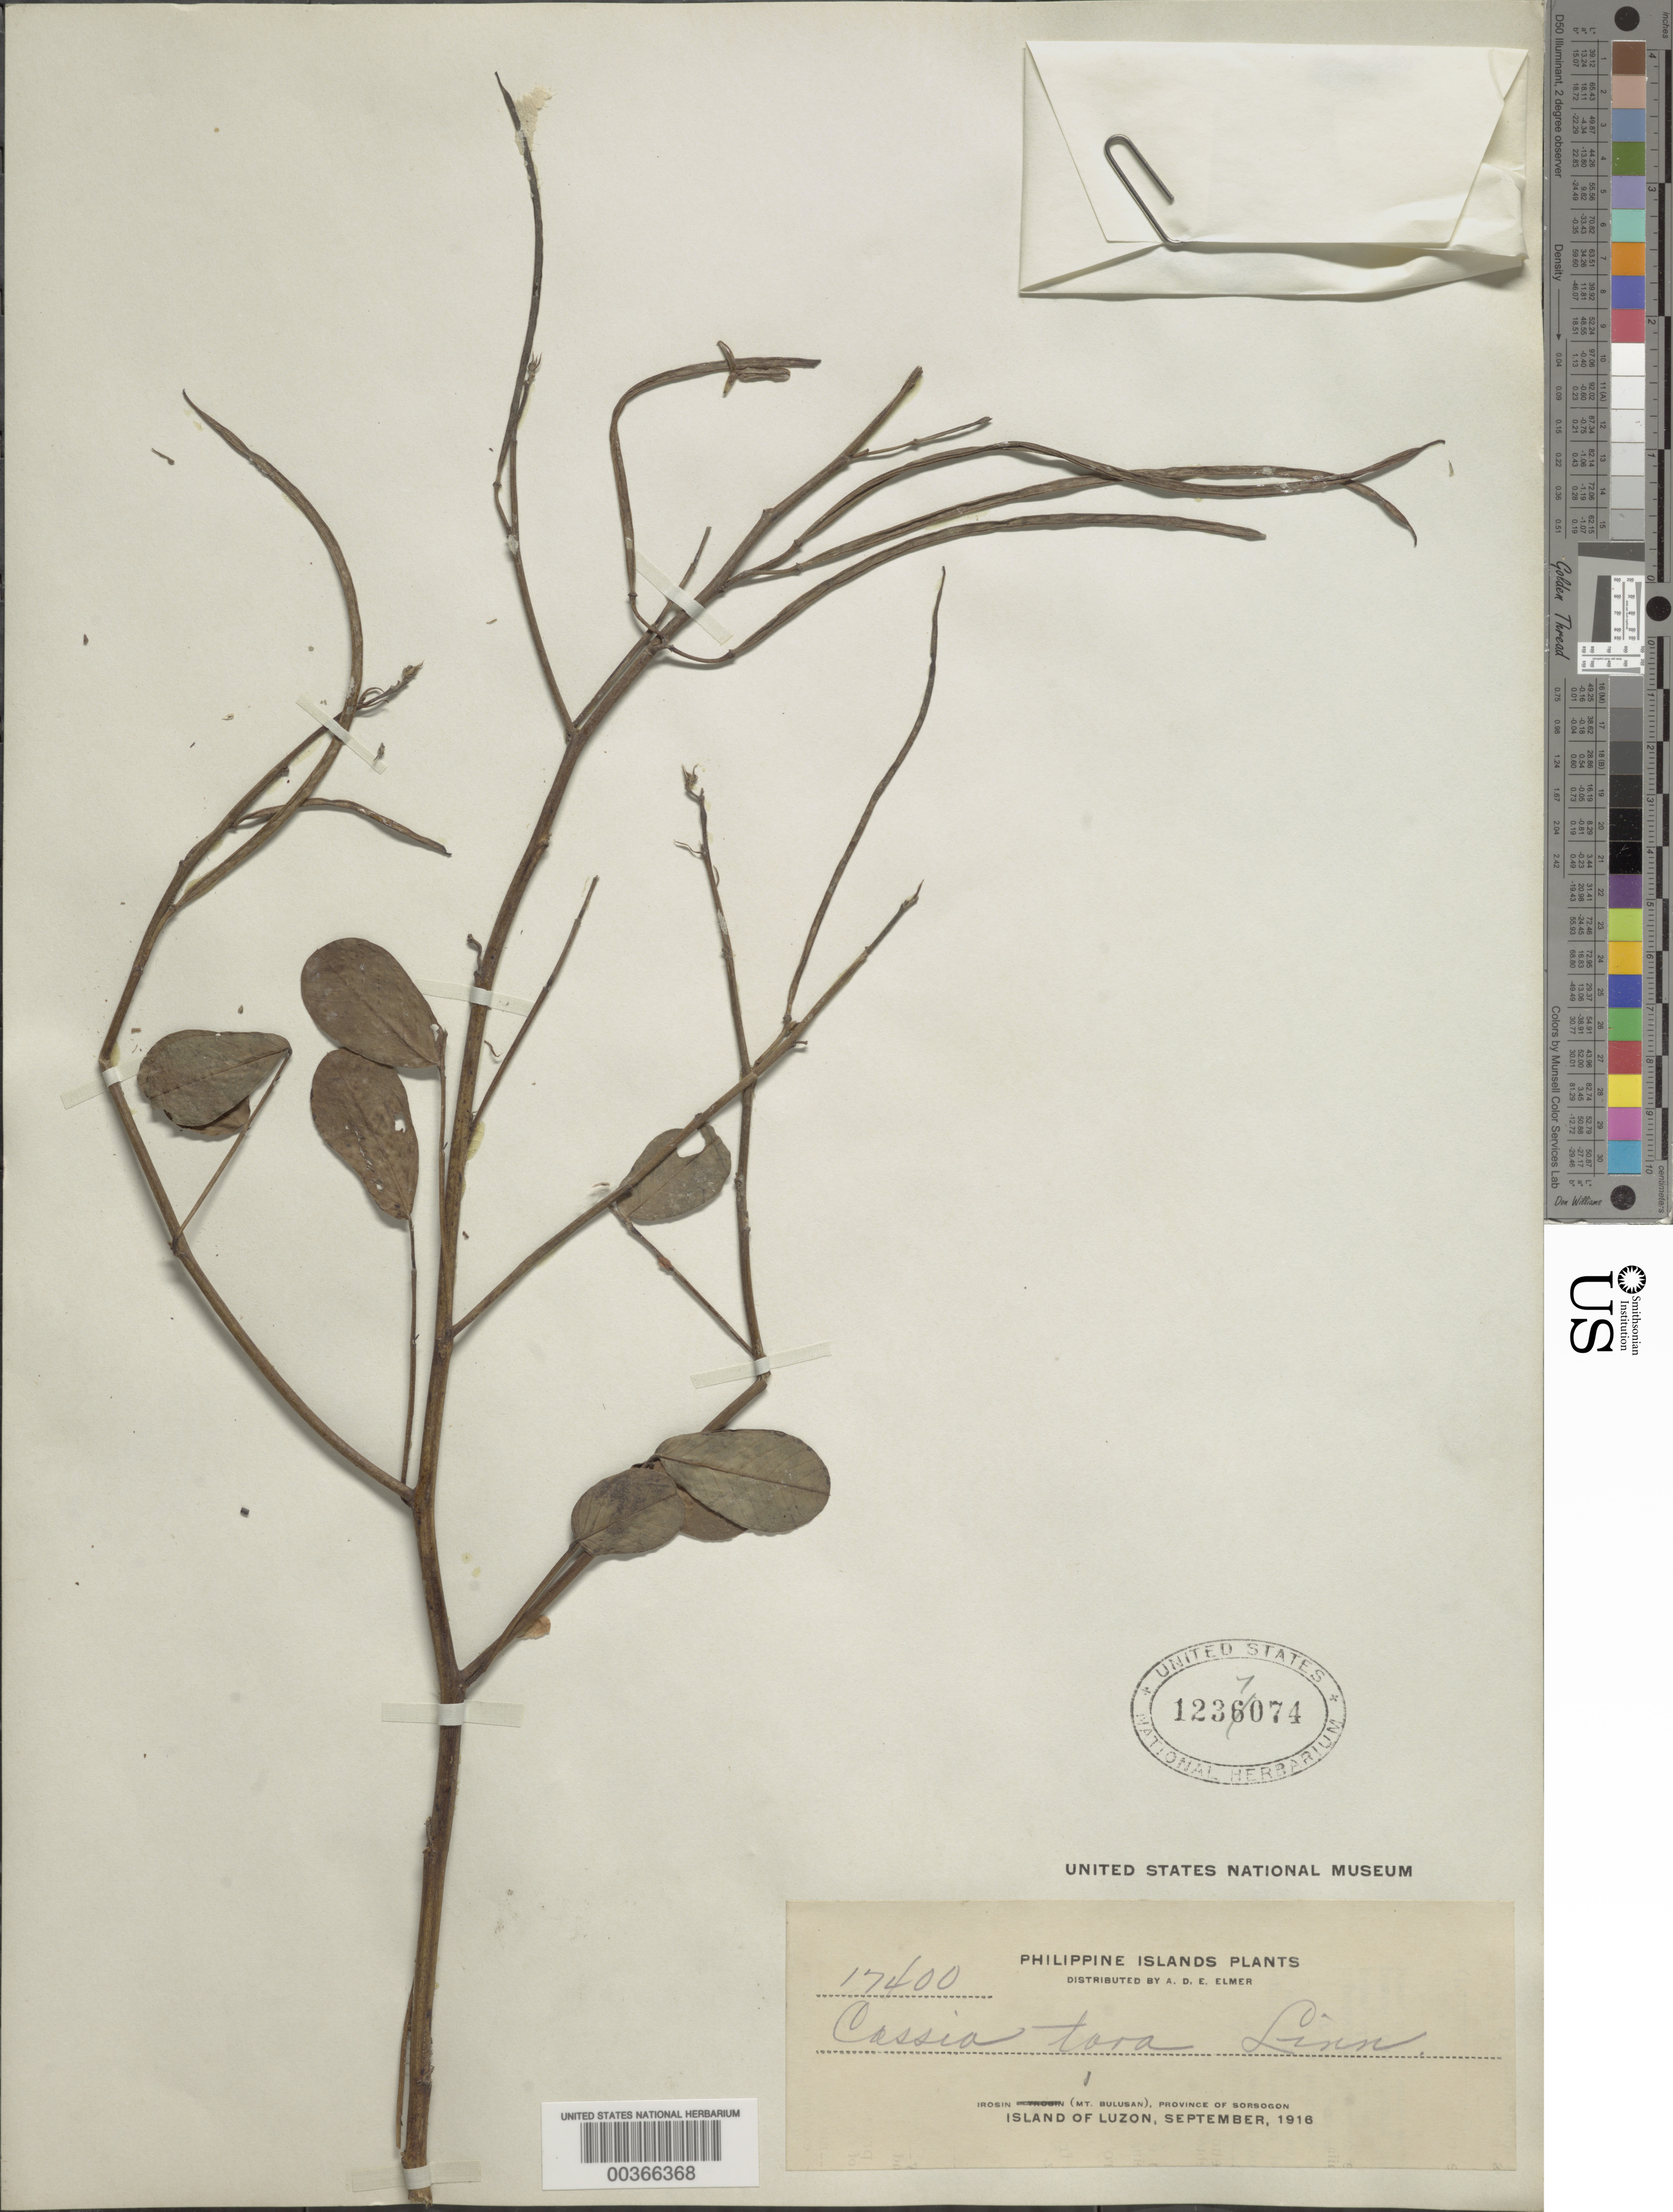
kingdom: Plantae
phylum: Tracheophyta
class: Magnoliopsida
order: Fabales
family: Fabaceae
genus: Senna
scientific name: Senna tora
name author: (L.) Roxb.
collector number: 17400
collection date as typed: Sep 1916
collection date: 1916-09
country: Philippines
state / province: Bicol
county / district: Sorsogon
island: Luzon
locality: Irosin, Mt. Bulusan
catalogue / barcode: US 1237074